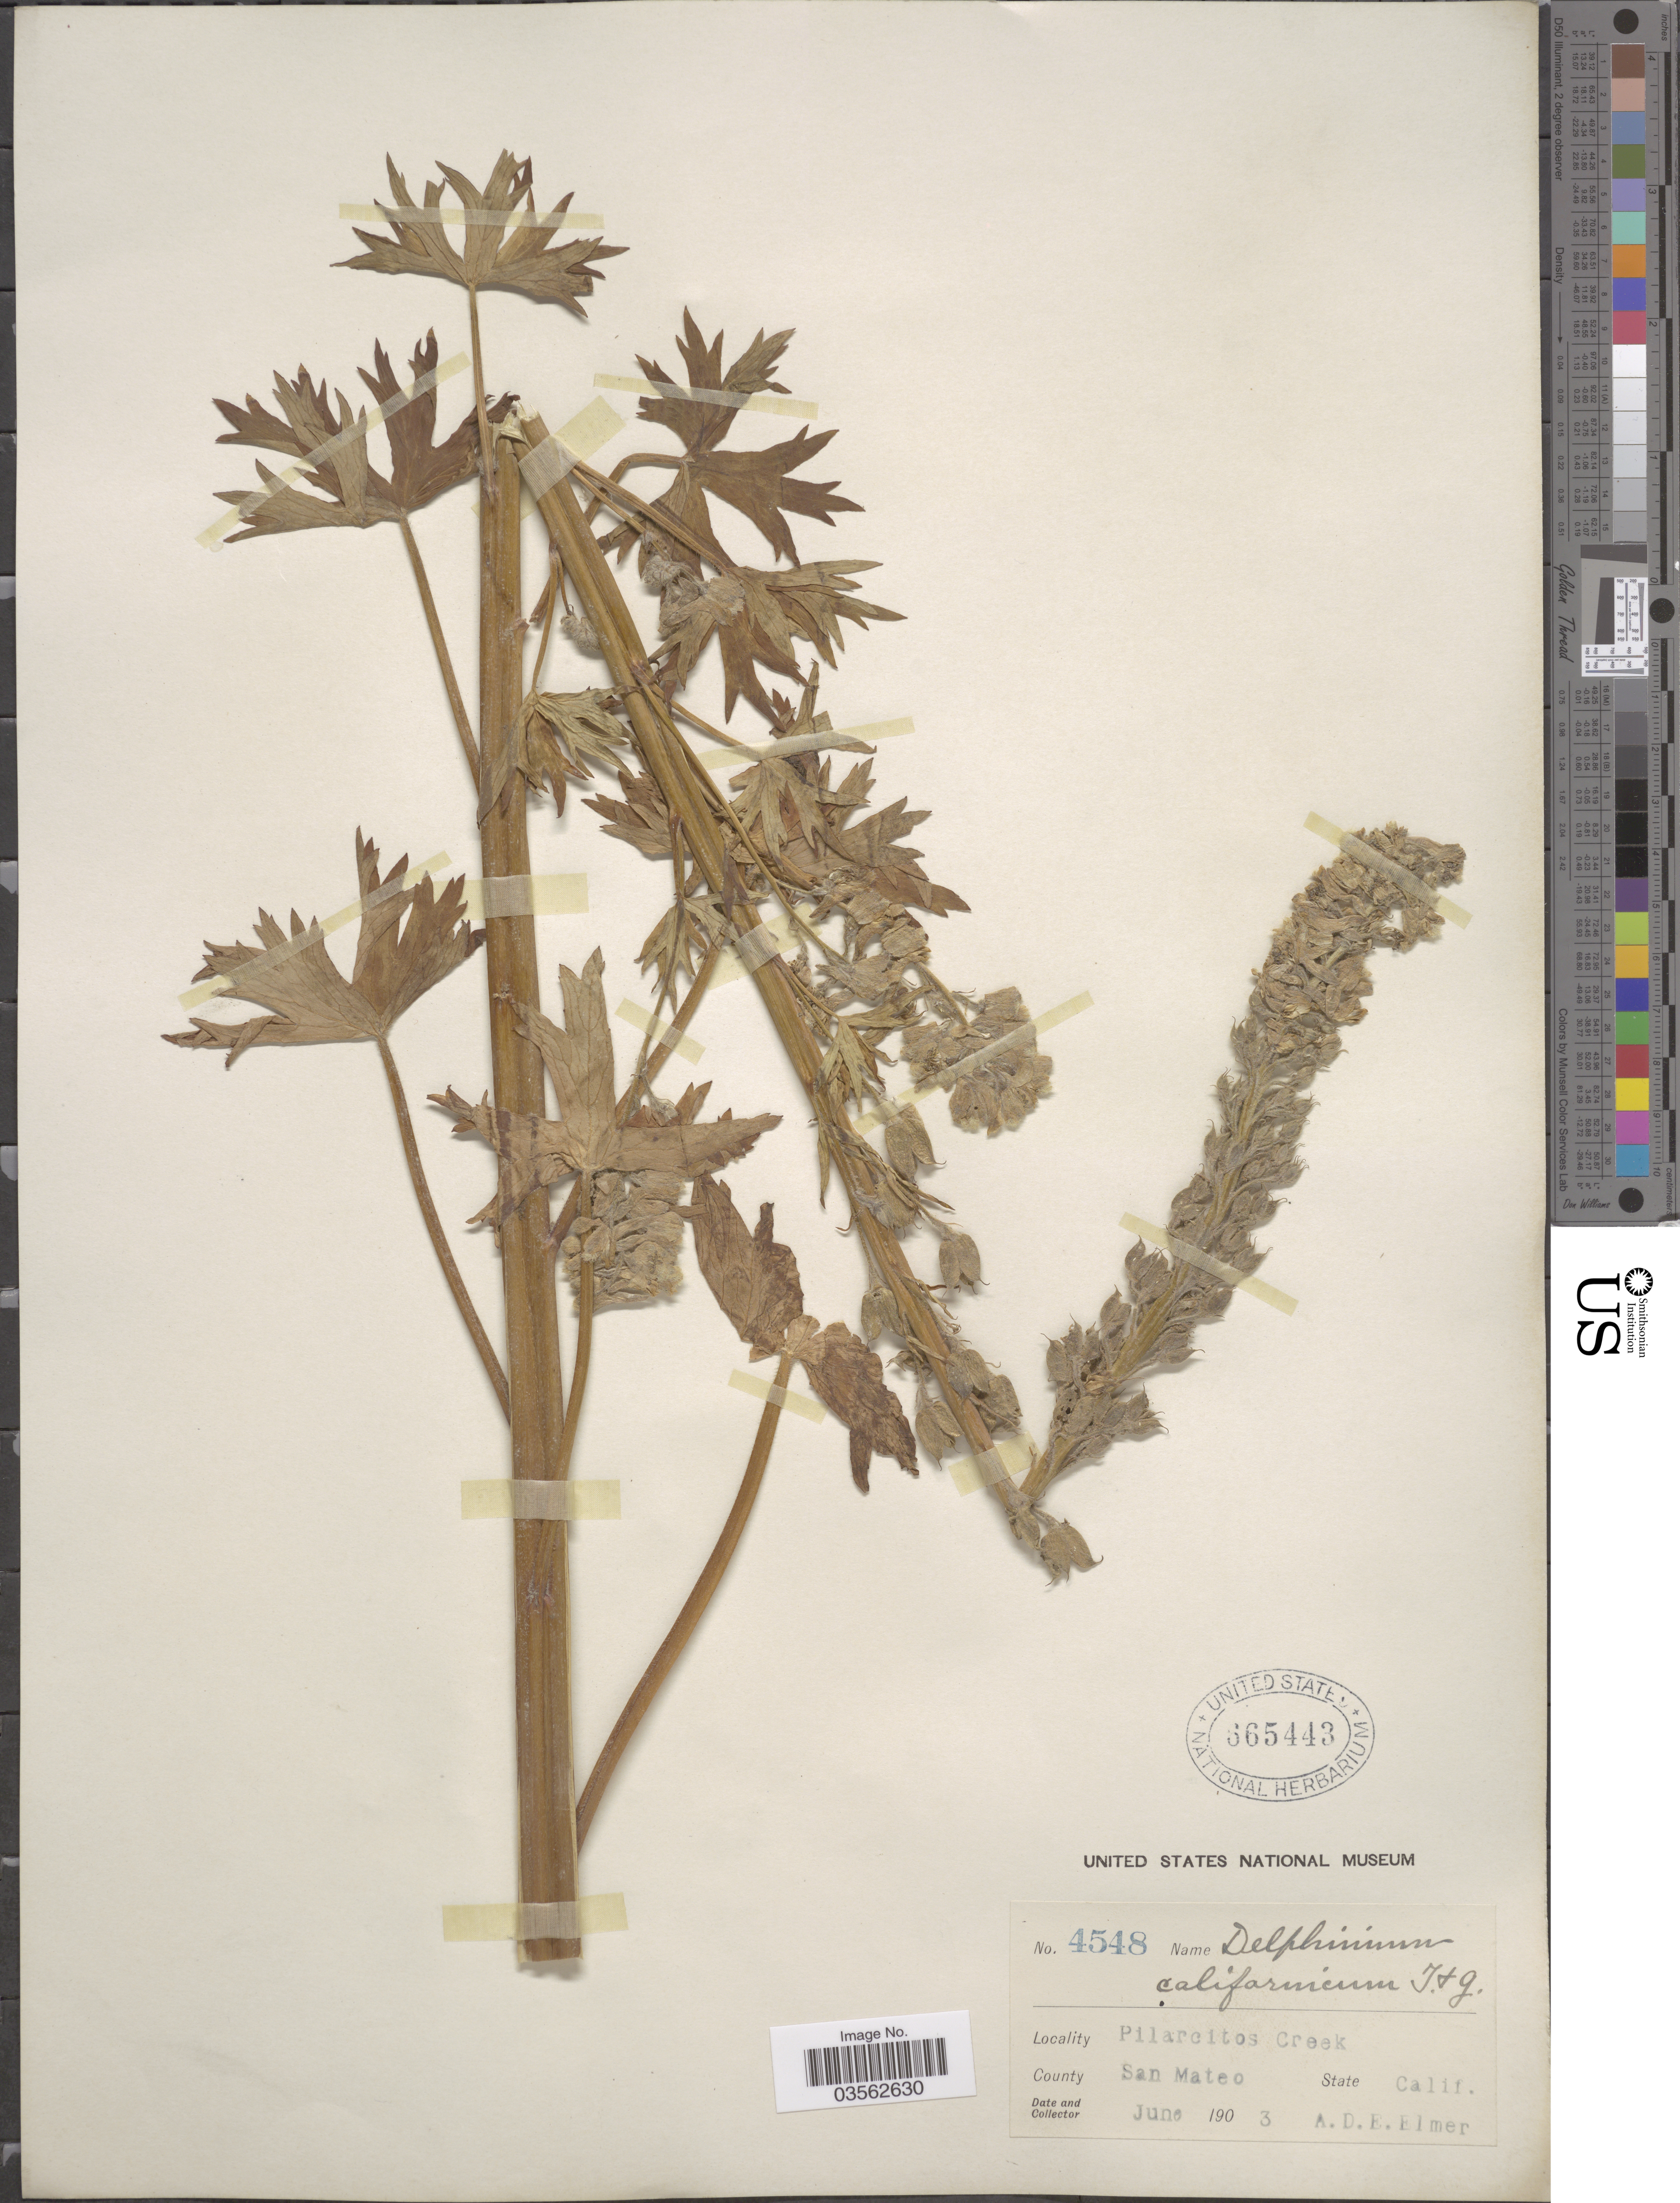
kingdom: Plantae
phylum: Tracheophyta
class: Magnoliopsida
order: Ranunculales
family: Ranunculaceae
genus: Delphinium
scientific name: Delphinium californicum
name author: Torr. & A. Gray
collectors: A. D. E. Elmer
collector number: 4548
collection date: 1903-06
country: United States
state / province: California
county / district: San Mateo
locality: Pilarcitos Creek. County San Mateo.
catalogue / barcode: US 665443